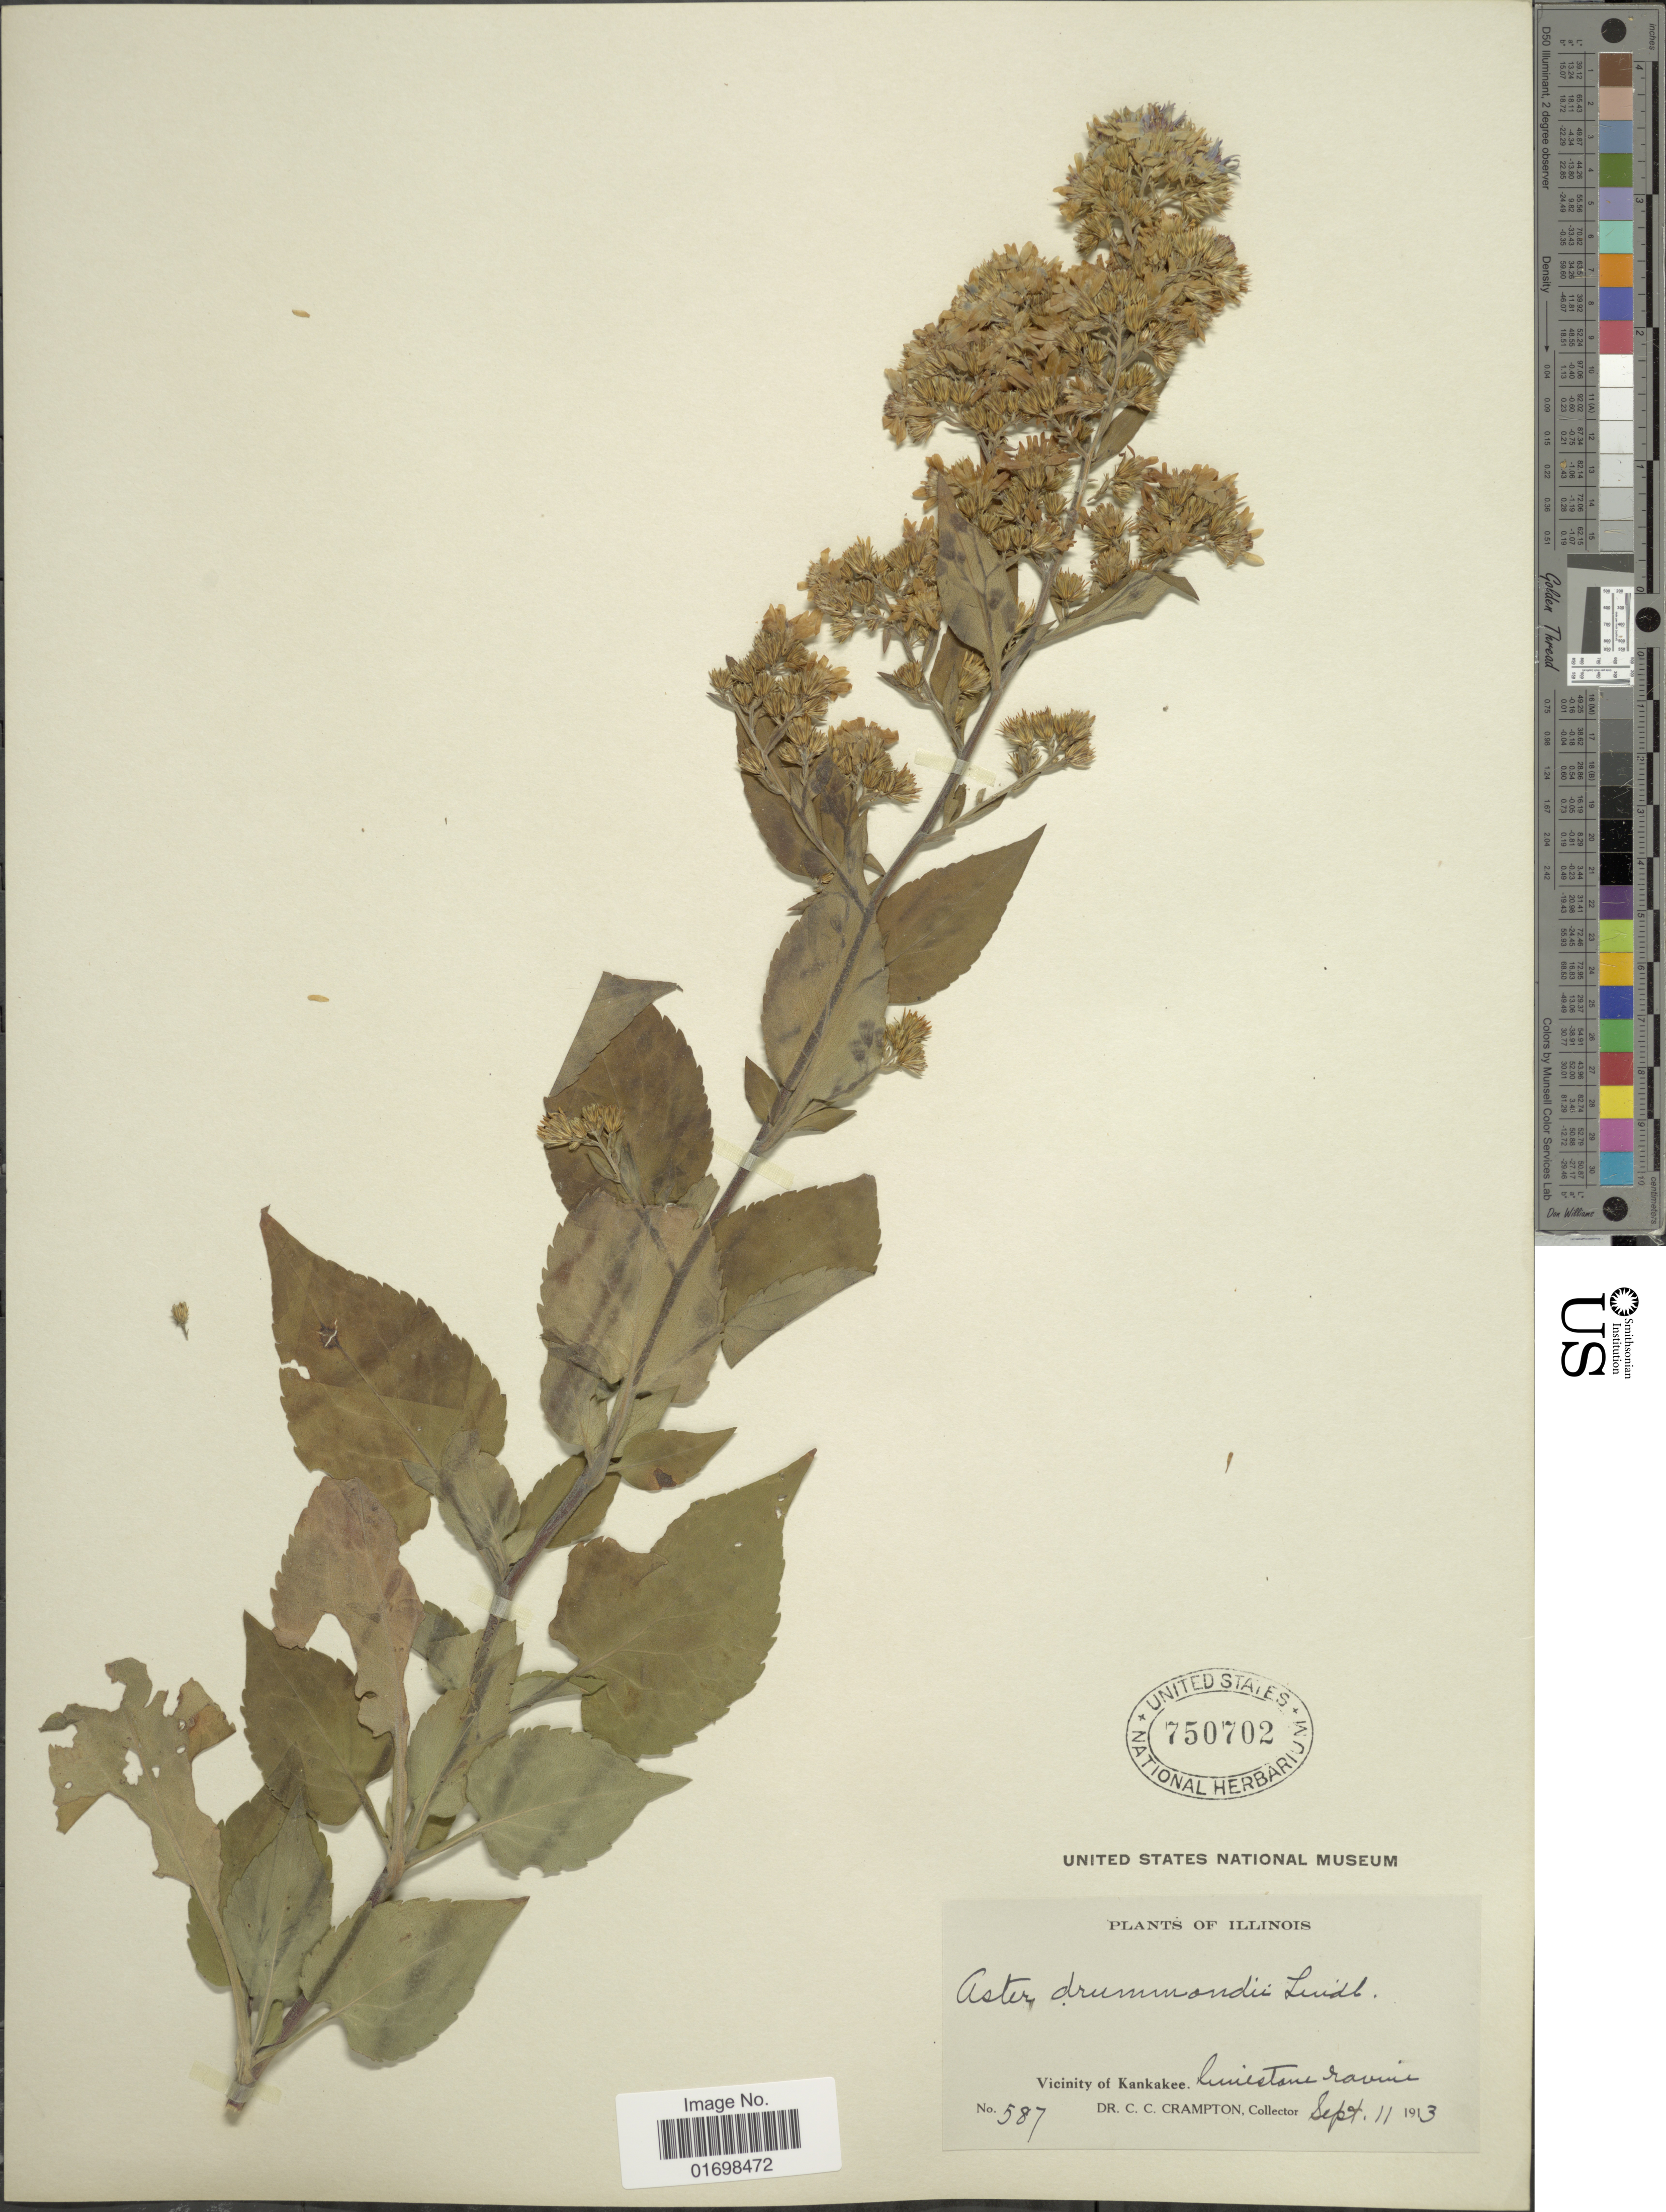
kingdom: Plantae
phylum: Tracheophyta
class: Magnoliopsida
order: Asterales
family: Asteraceae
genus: Symphyotrichum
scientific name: Symphyotrichum drummondii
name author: (Lindl.) G.L. Nesom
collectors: C. Crampton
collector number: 587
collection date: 1913-09-11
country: United States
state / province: Illinois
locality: Vicinity of Kankakee, limestone ravine.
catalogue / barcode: US 750702